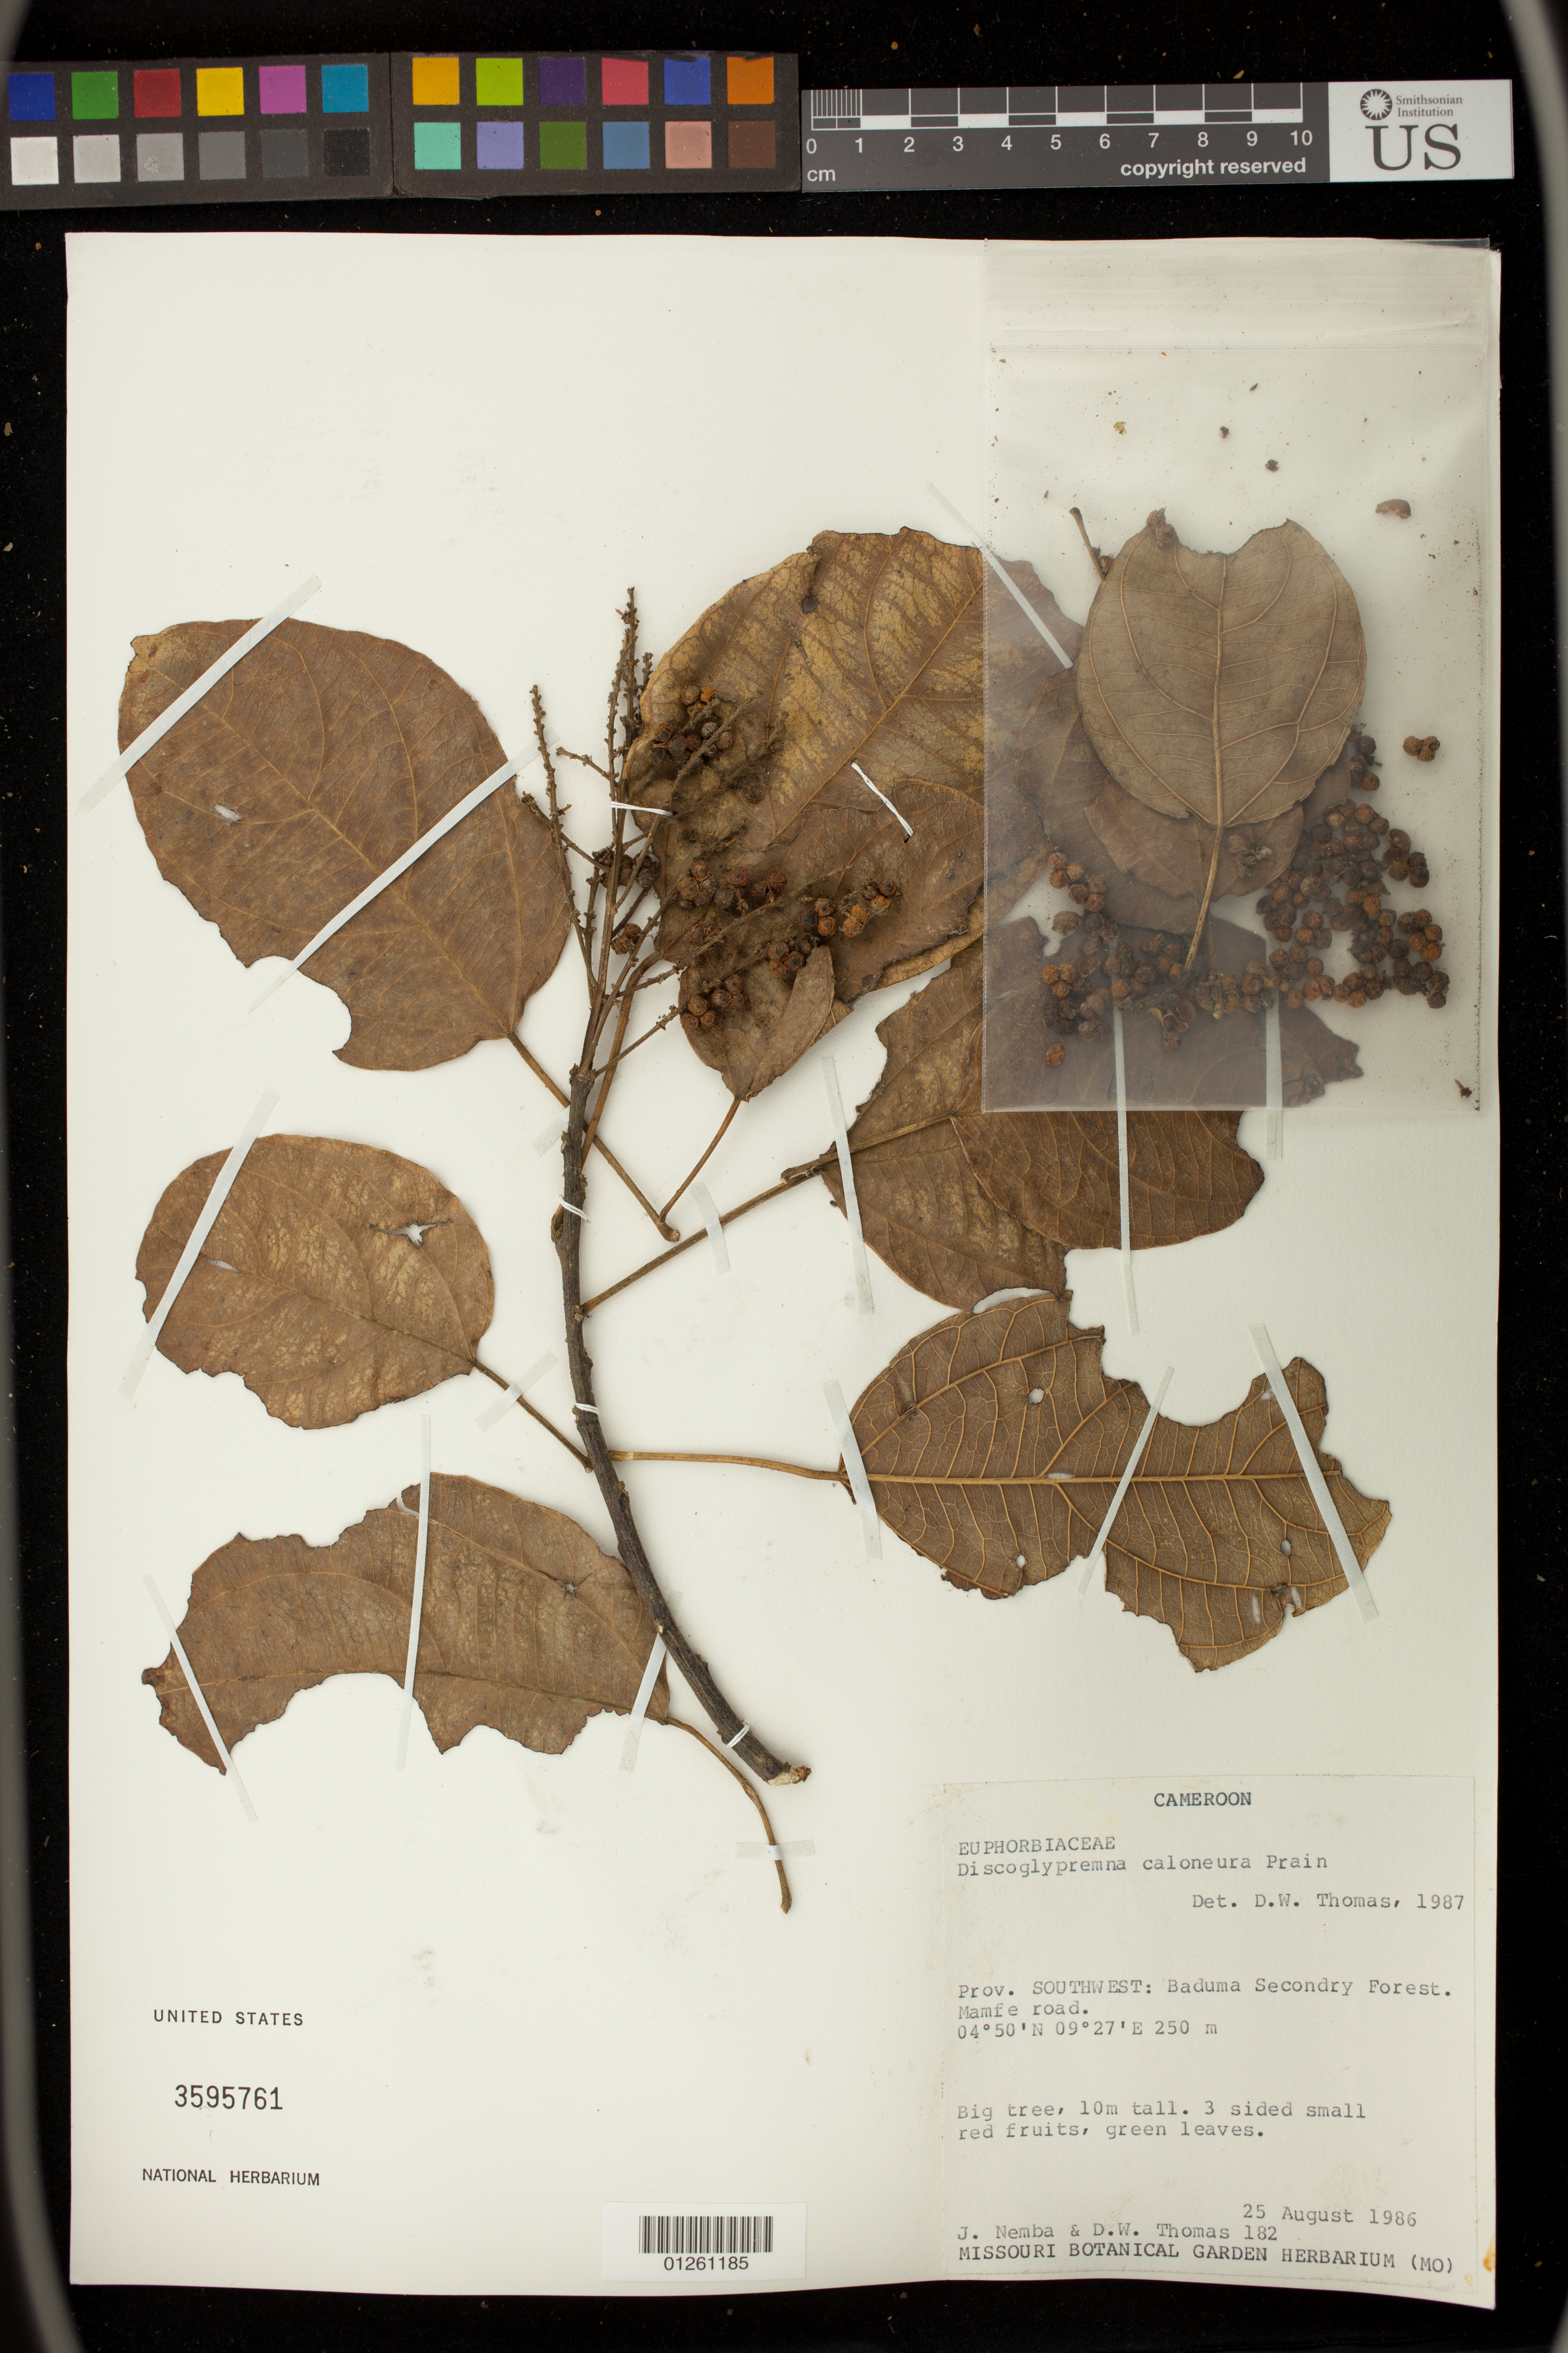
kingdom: Plantae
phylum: Tracheophyta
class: Magnoliopsida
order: Malpighiales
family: Euphorbiaceae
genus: Discoglypremna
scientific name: Discoglypremna caloneura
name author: (Pax) Prain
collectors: J. Nemba & D. W. Thomas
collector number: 182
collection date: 1986-08-25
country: Cameroon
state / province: Sud-Ouest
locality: Baduma, Mamfe road.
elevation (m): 250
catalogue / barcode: US 3595761